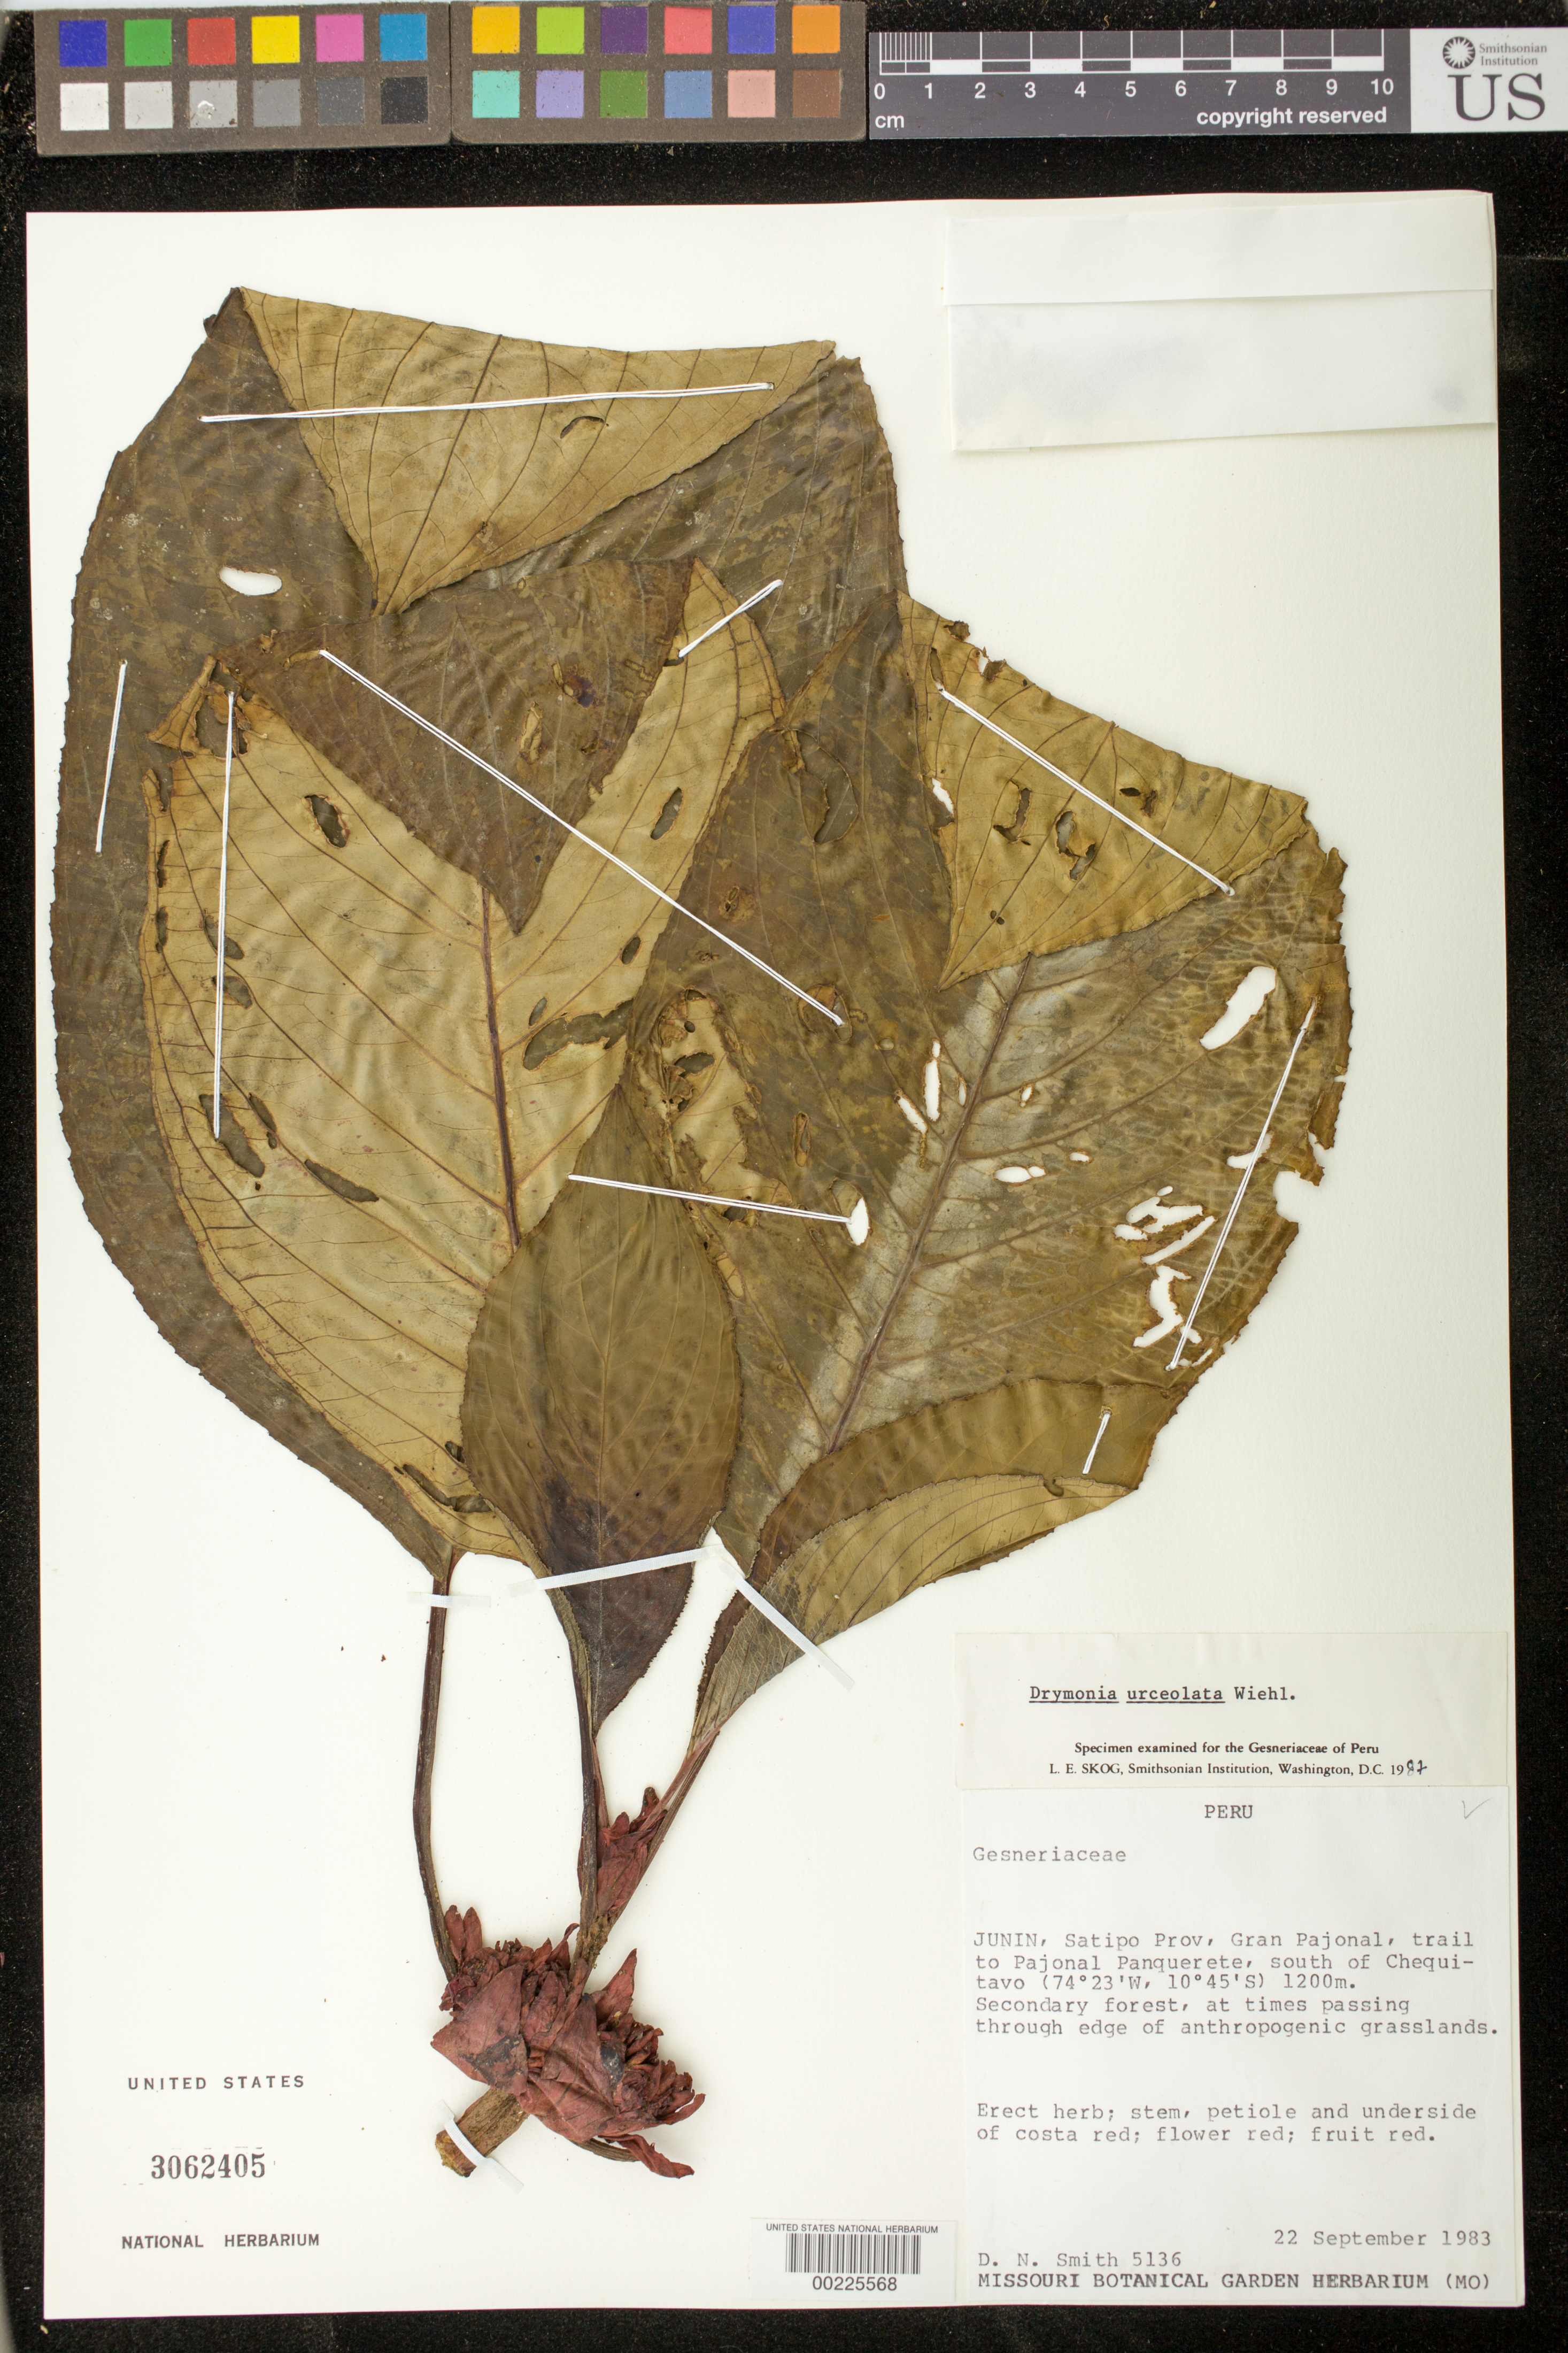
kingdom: Plantae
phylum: Tracheophyta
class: Magnoliopsida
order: Lamiales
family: Gesneriaceae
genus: Drymonia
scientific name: Drymonia urceolata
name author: Wiehler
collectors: D. Smith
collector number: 5136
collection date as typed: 22 Sep 1983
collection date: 1983-09-22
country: Peru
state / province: Junín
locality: Prov. Satipo; Gran Pajonal, trail to Pajonal Panquerete, S of Chequitavo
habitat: Secondary forest, passing thru edge of anthropogenic grasslands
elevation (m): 1200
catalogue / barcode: US 3062405